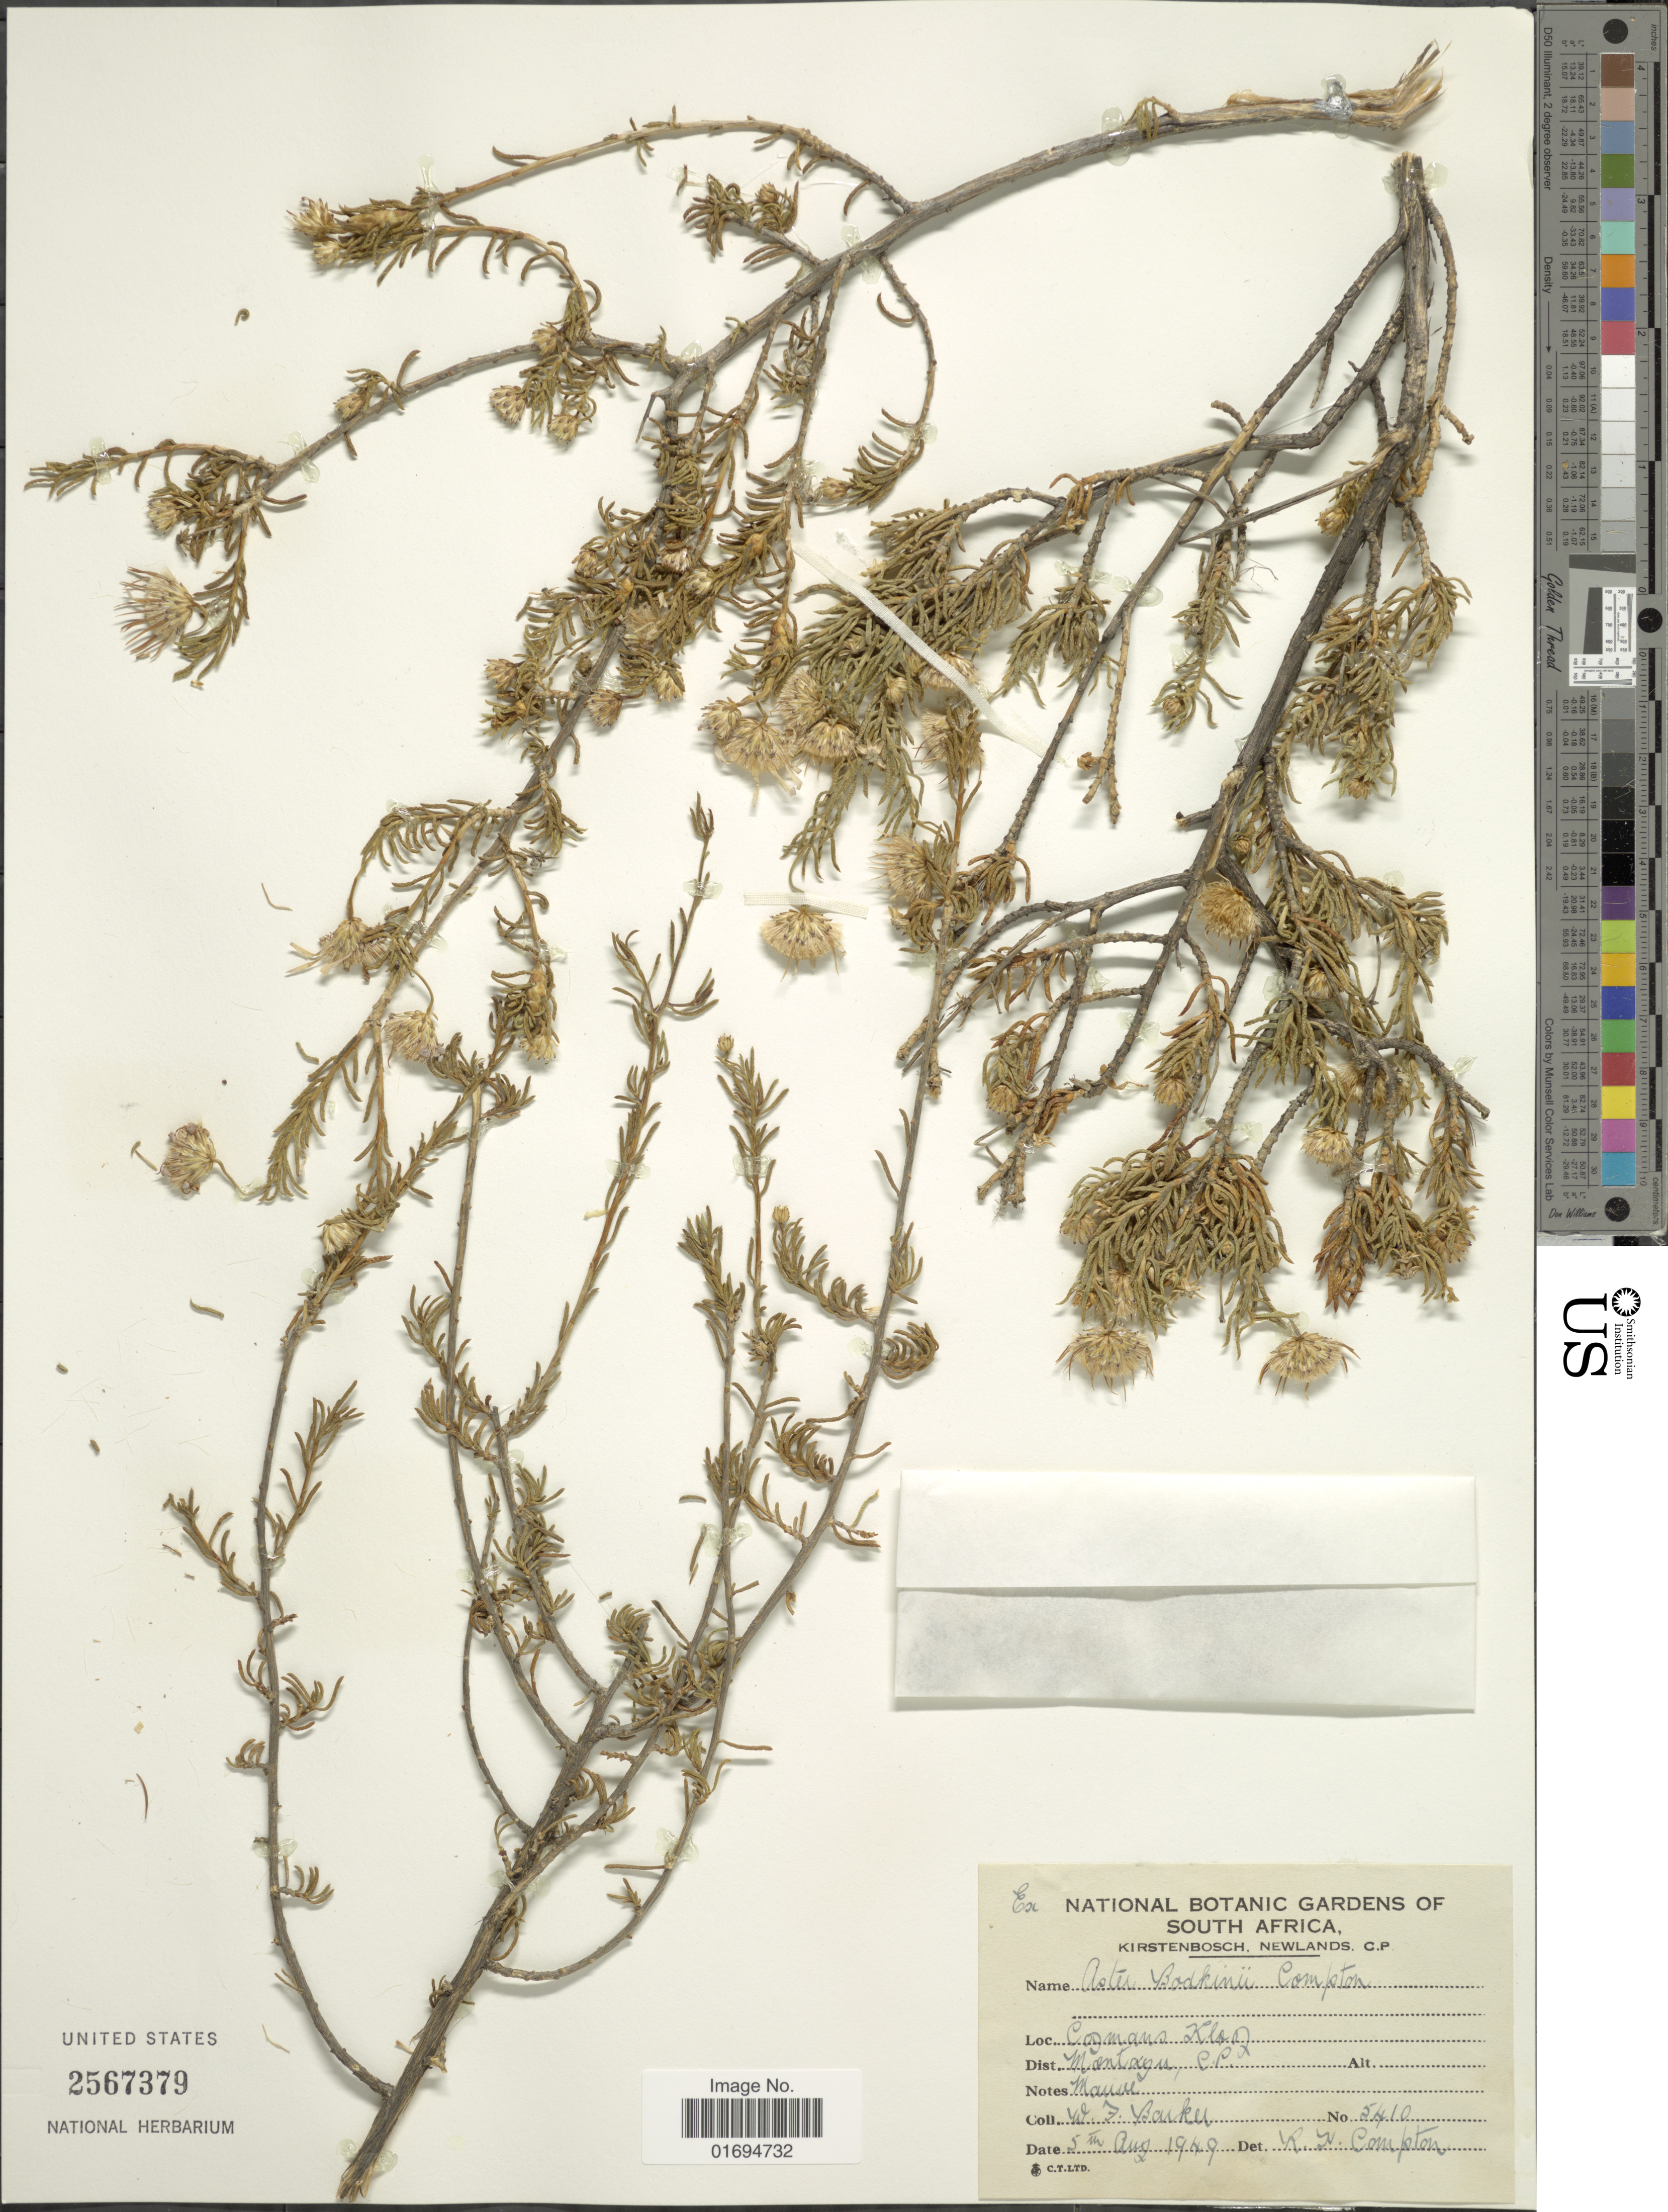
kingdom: Plantae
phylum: Tracheophyta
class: Magnoliopsida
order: Asterales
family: Asteraceae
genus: Felicia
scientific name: Felicia filifolia subsp. bodkinii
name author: (Compton) Grau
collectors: W. F. Barker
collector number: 5410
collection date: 1949-08-05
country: South Africa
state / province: Western Cape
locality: Cosmans Klan, Montagu, C. P.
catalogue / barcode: US 2567379